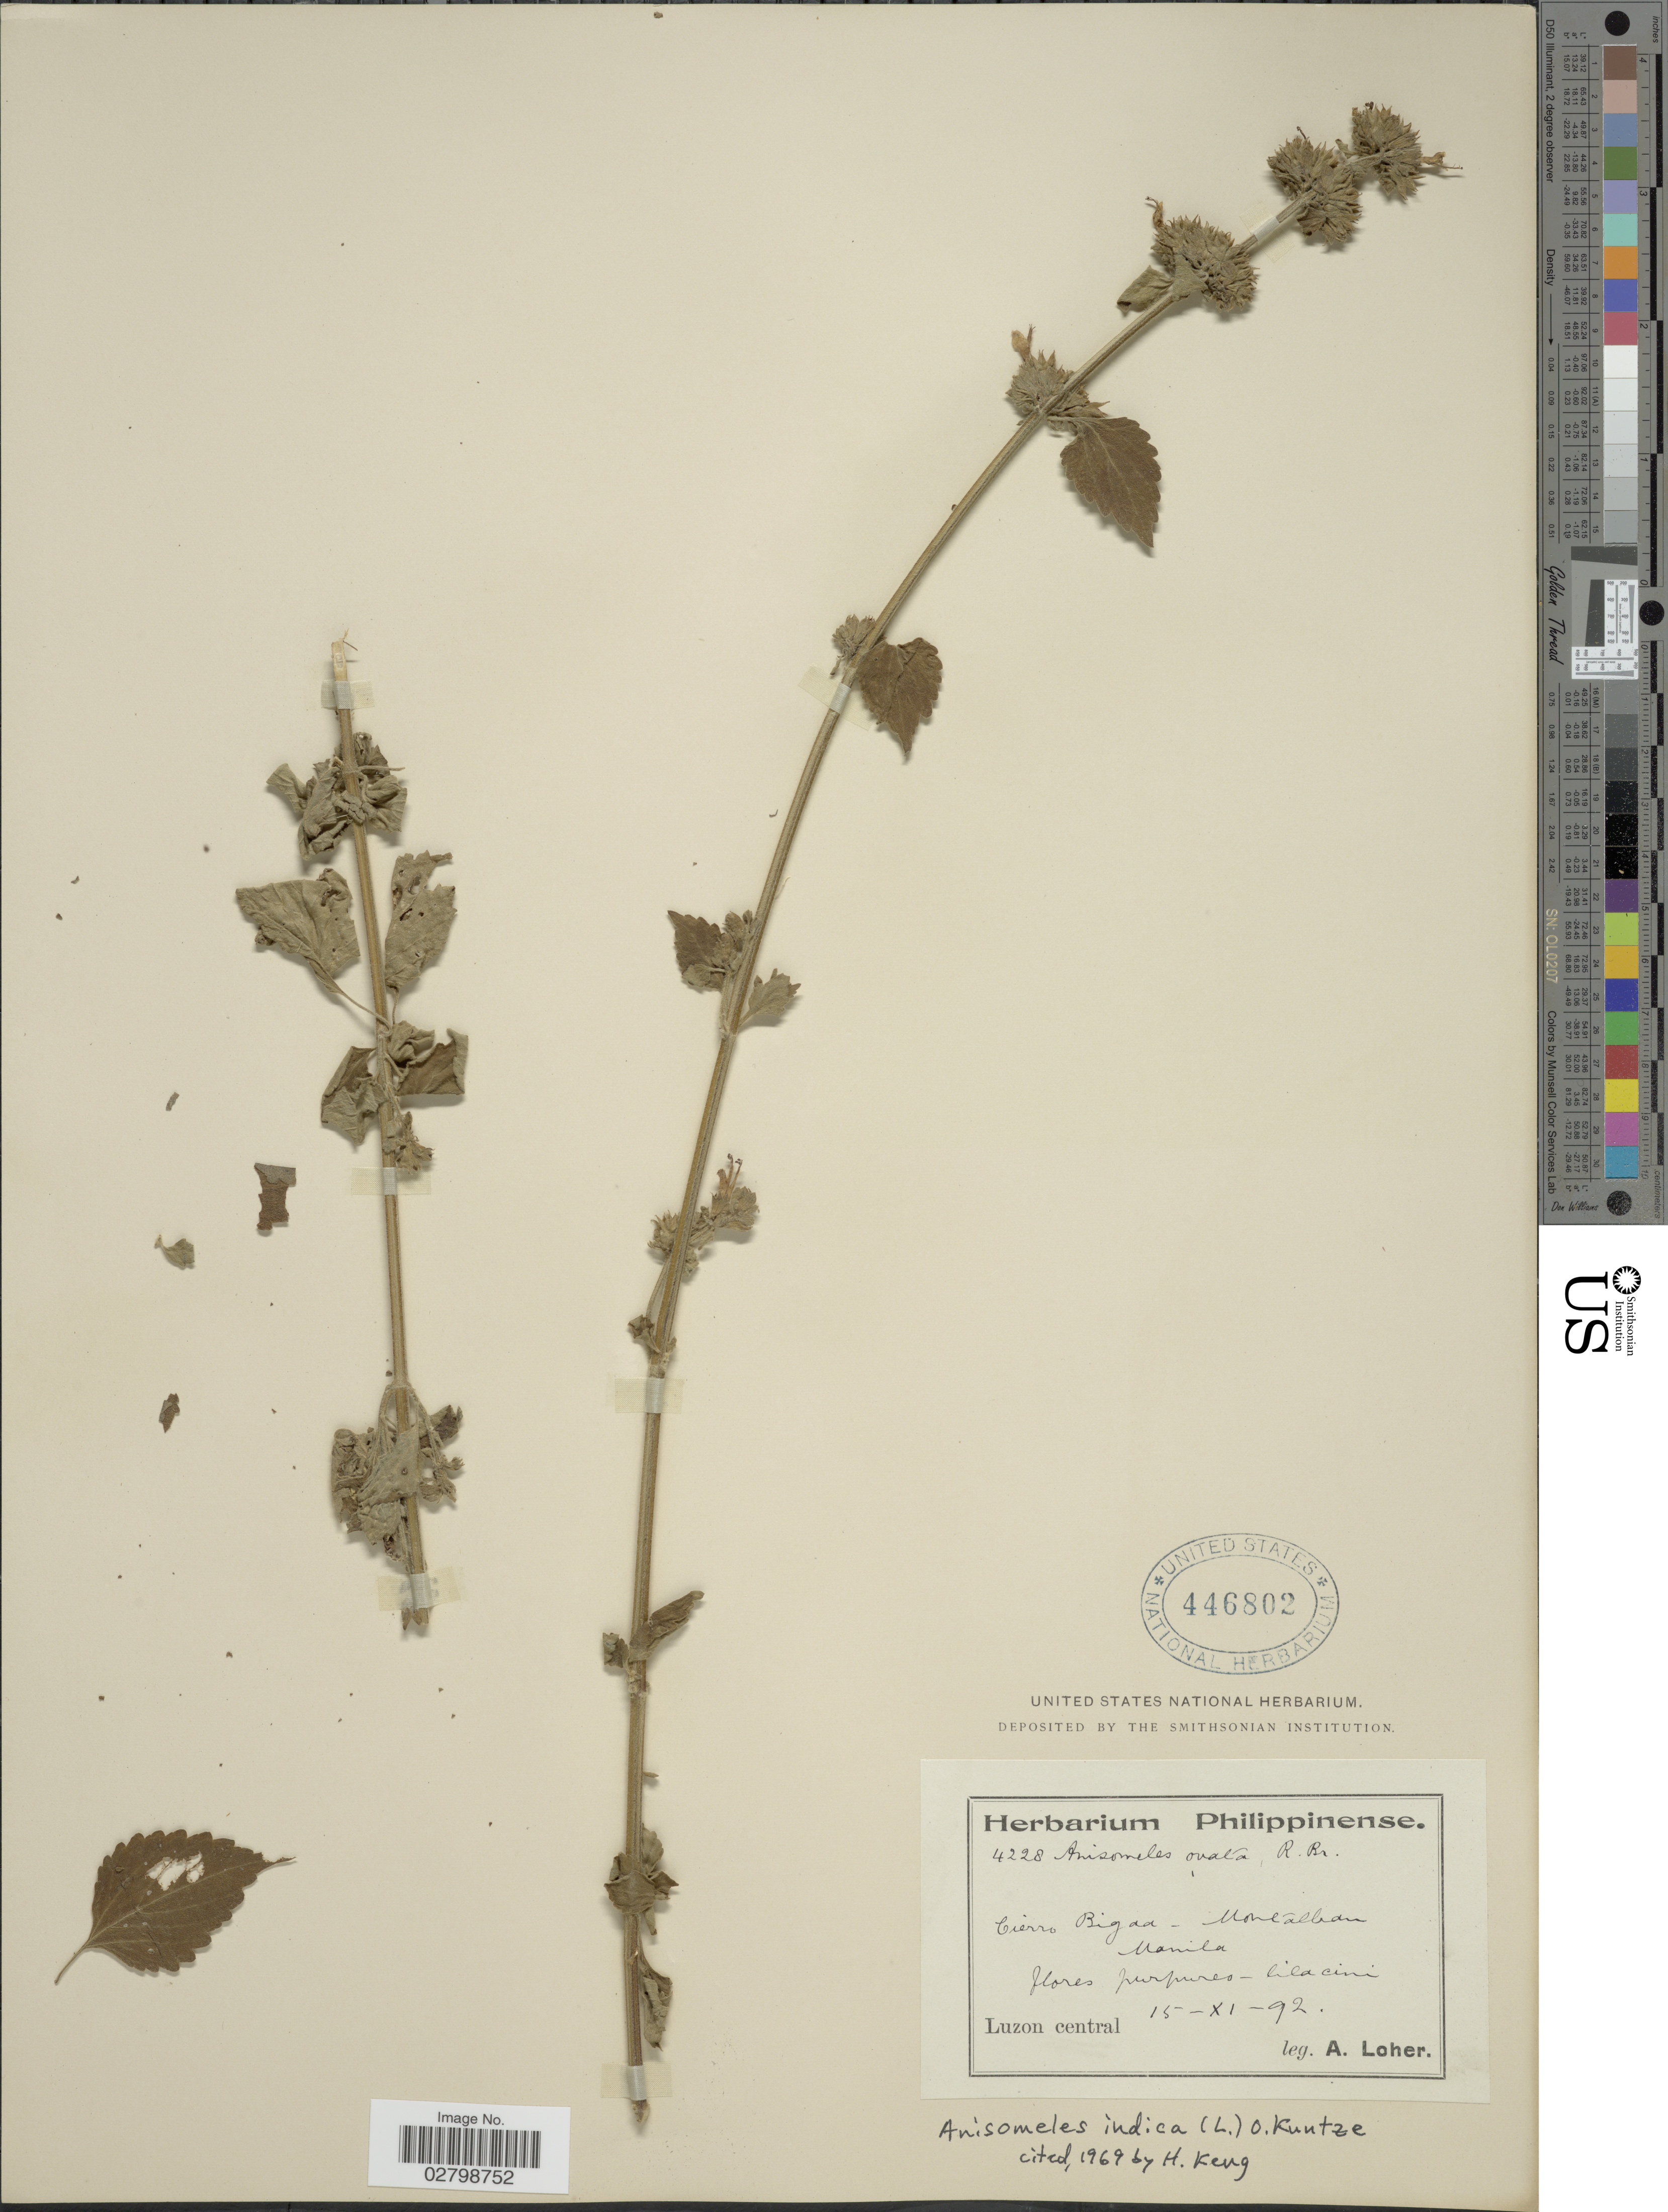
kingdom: Plantae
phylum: Tracheophyta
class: Magnoliopsida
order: Lamiales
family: Lamiaceae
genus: Anisomeles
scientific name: Anisomeles indica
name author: (L.) Kuntze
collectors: A. Loher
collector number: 4228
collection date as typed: Transcribed d/m/y: 15/11/92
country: Philippines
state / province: Central Luzon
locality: Cierro Bigaa-Montálban, Manila.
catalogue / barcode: US 446802